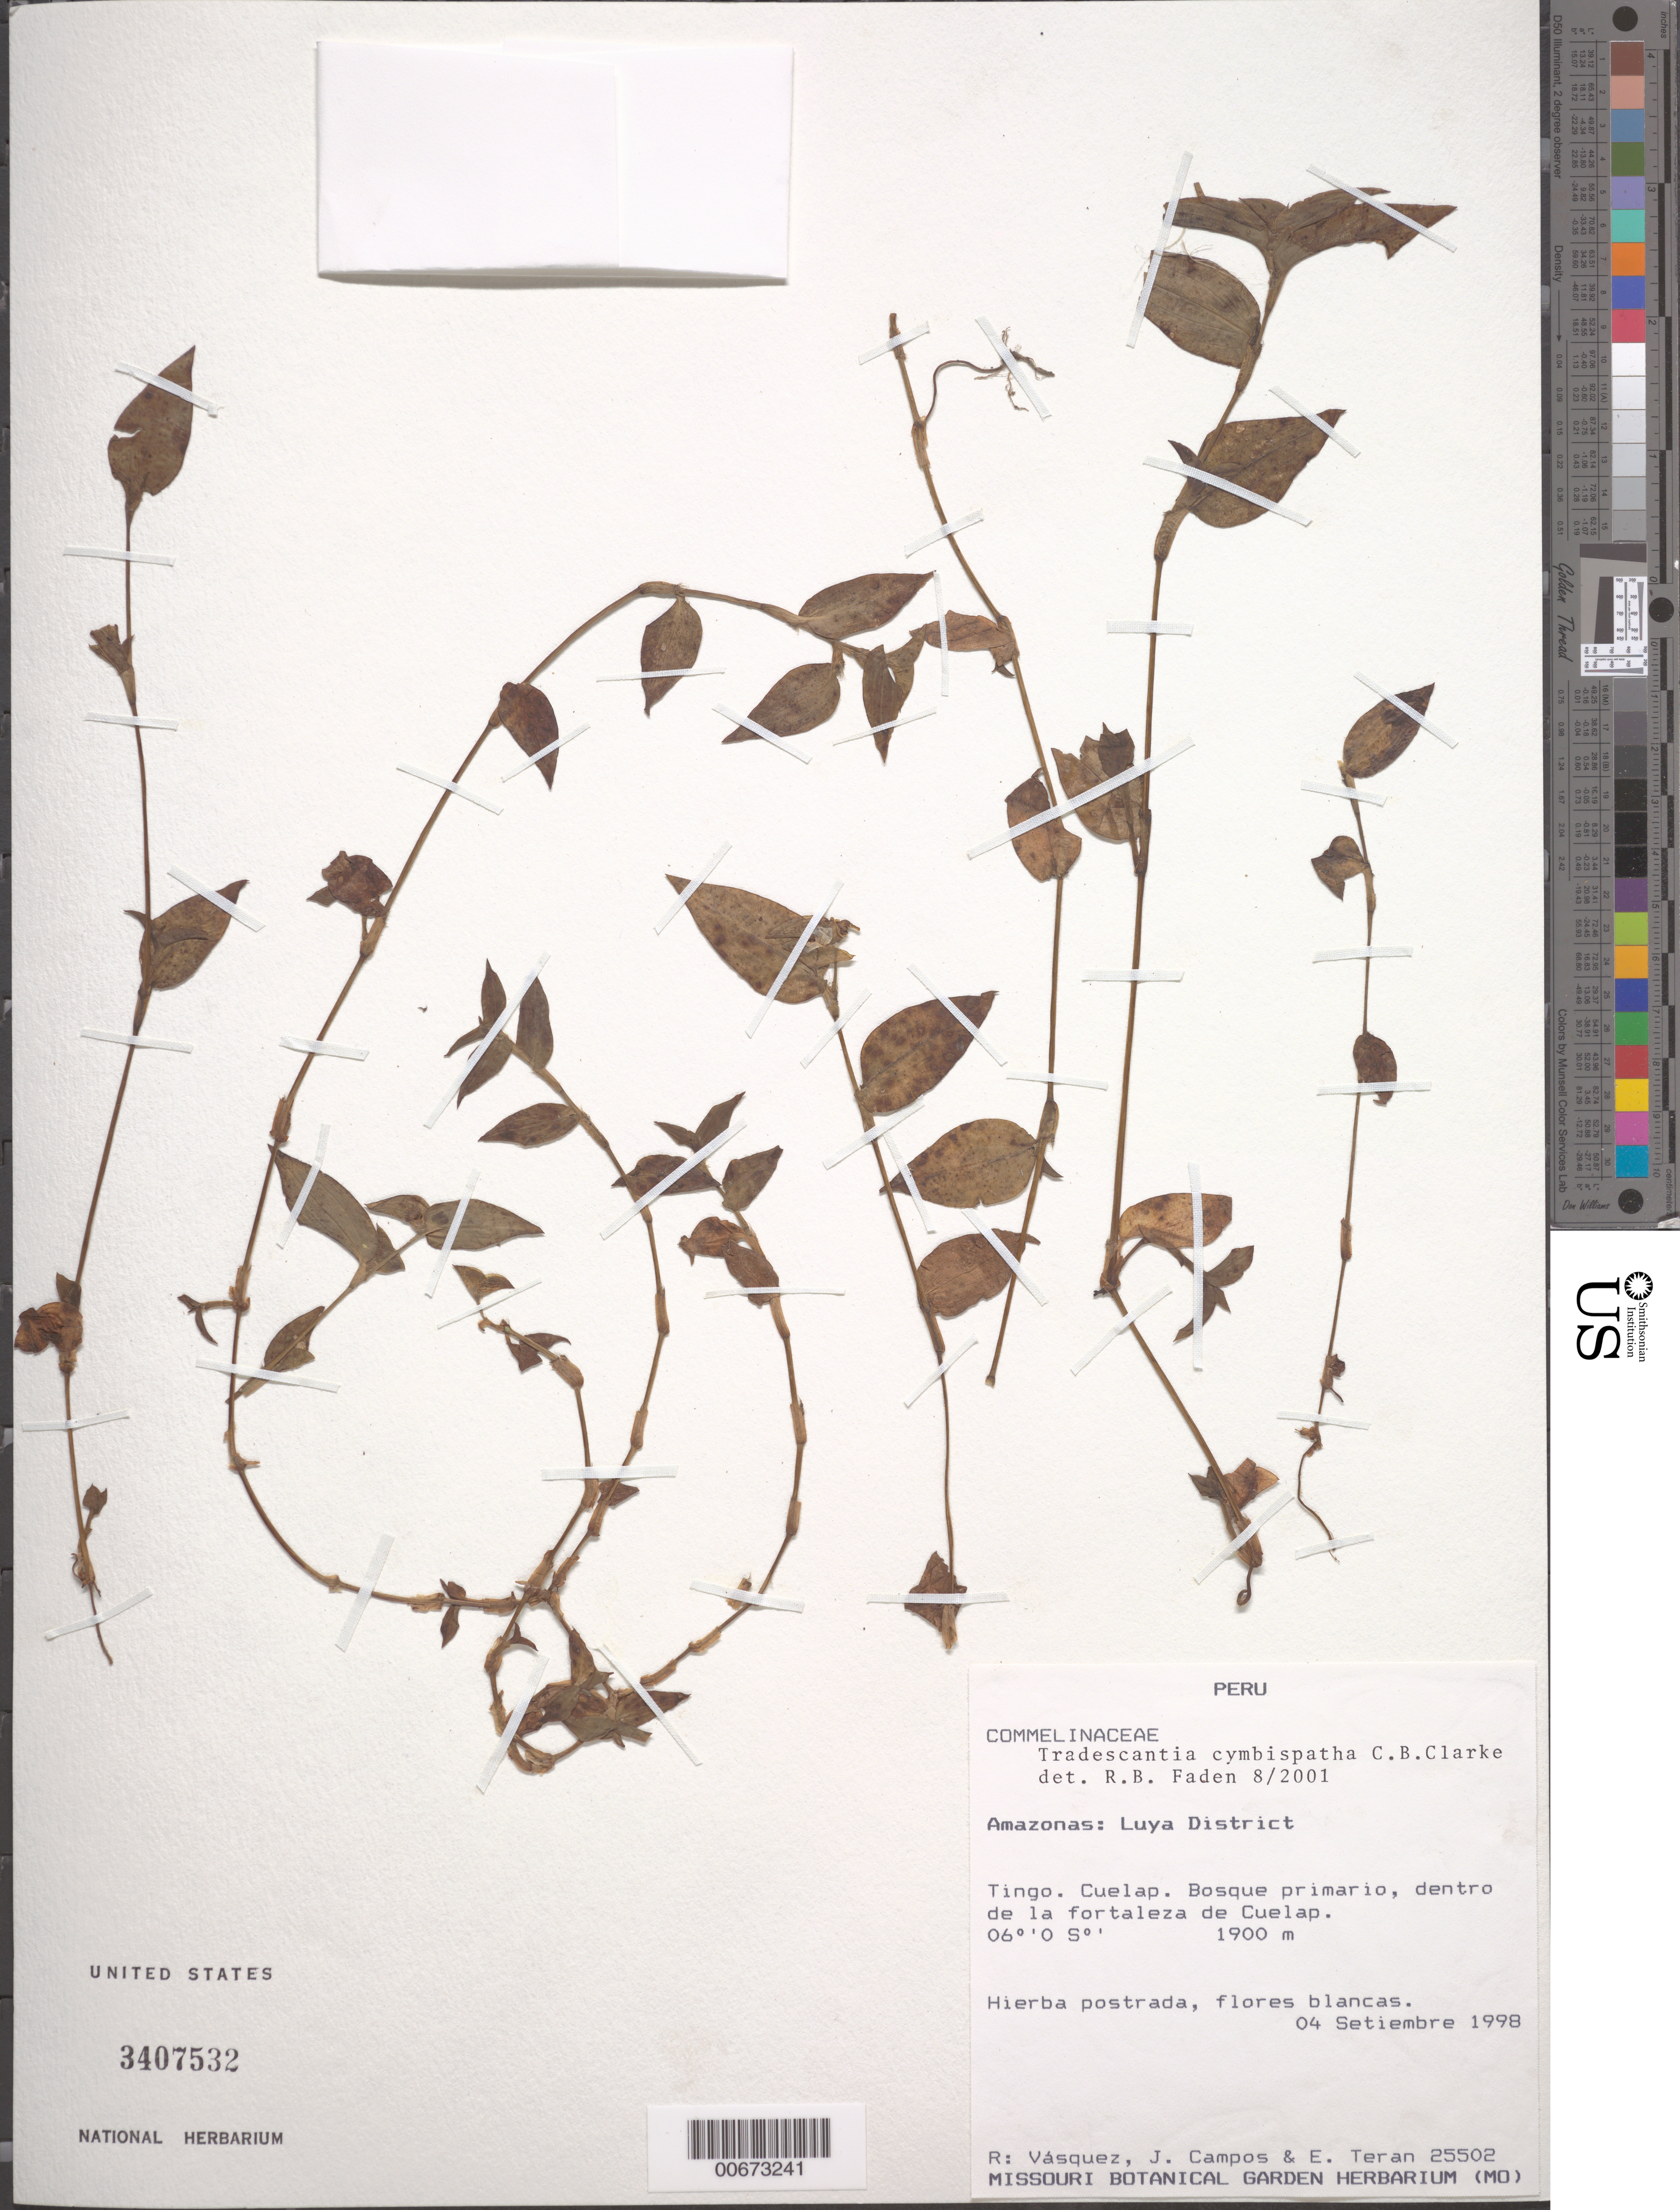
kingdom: Plantae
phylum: Tracheophyta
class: Liliopsida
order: Commelinales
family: Commelinaceae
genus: Tradescantia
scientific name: Tradescantia cymbispatha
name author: C.B. Clarke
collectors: R. Vasquez, J. Campos & E. Teran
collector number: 25502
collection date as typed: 04 Sep 1998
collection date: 1998-09-04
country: Peru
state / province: Amazonas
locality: Luya, Tingo, Cuelap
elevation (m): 1900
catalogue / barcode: US 3407532